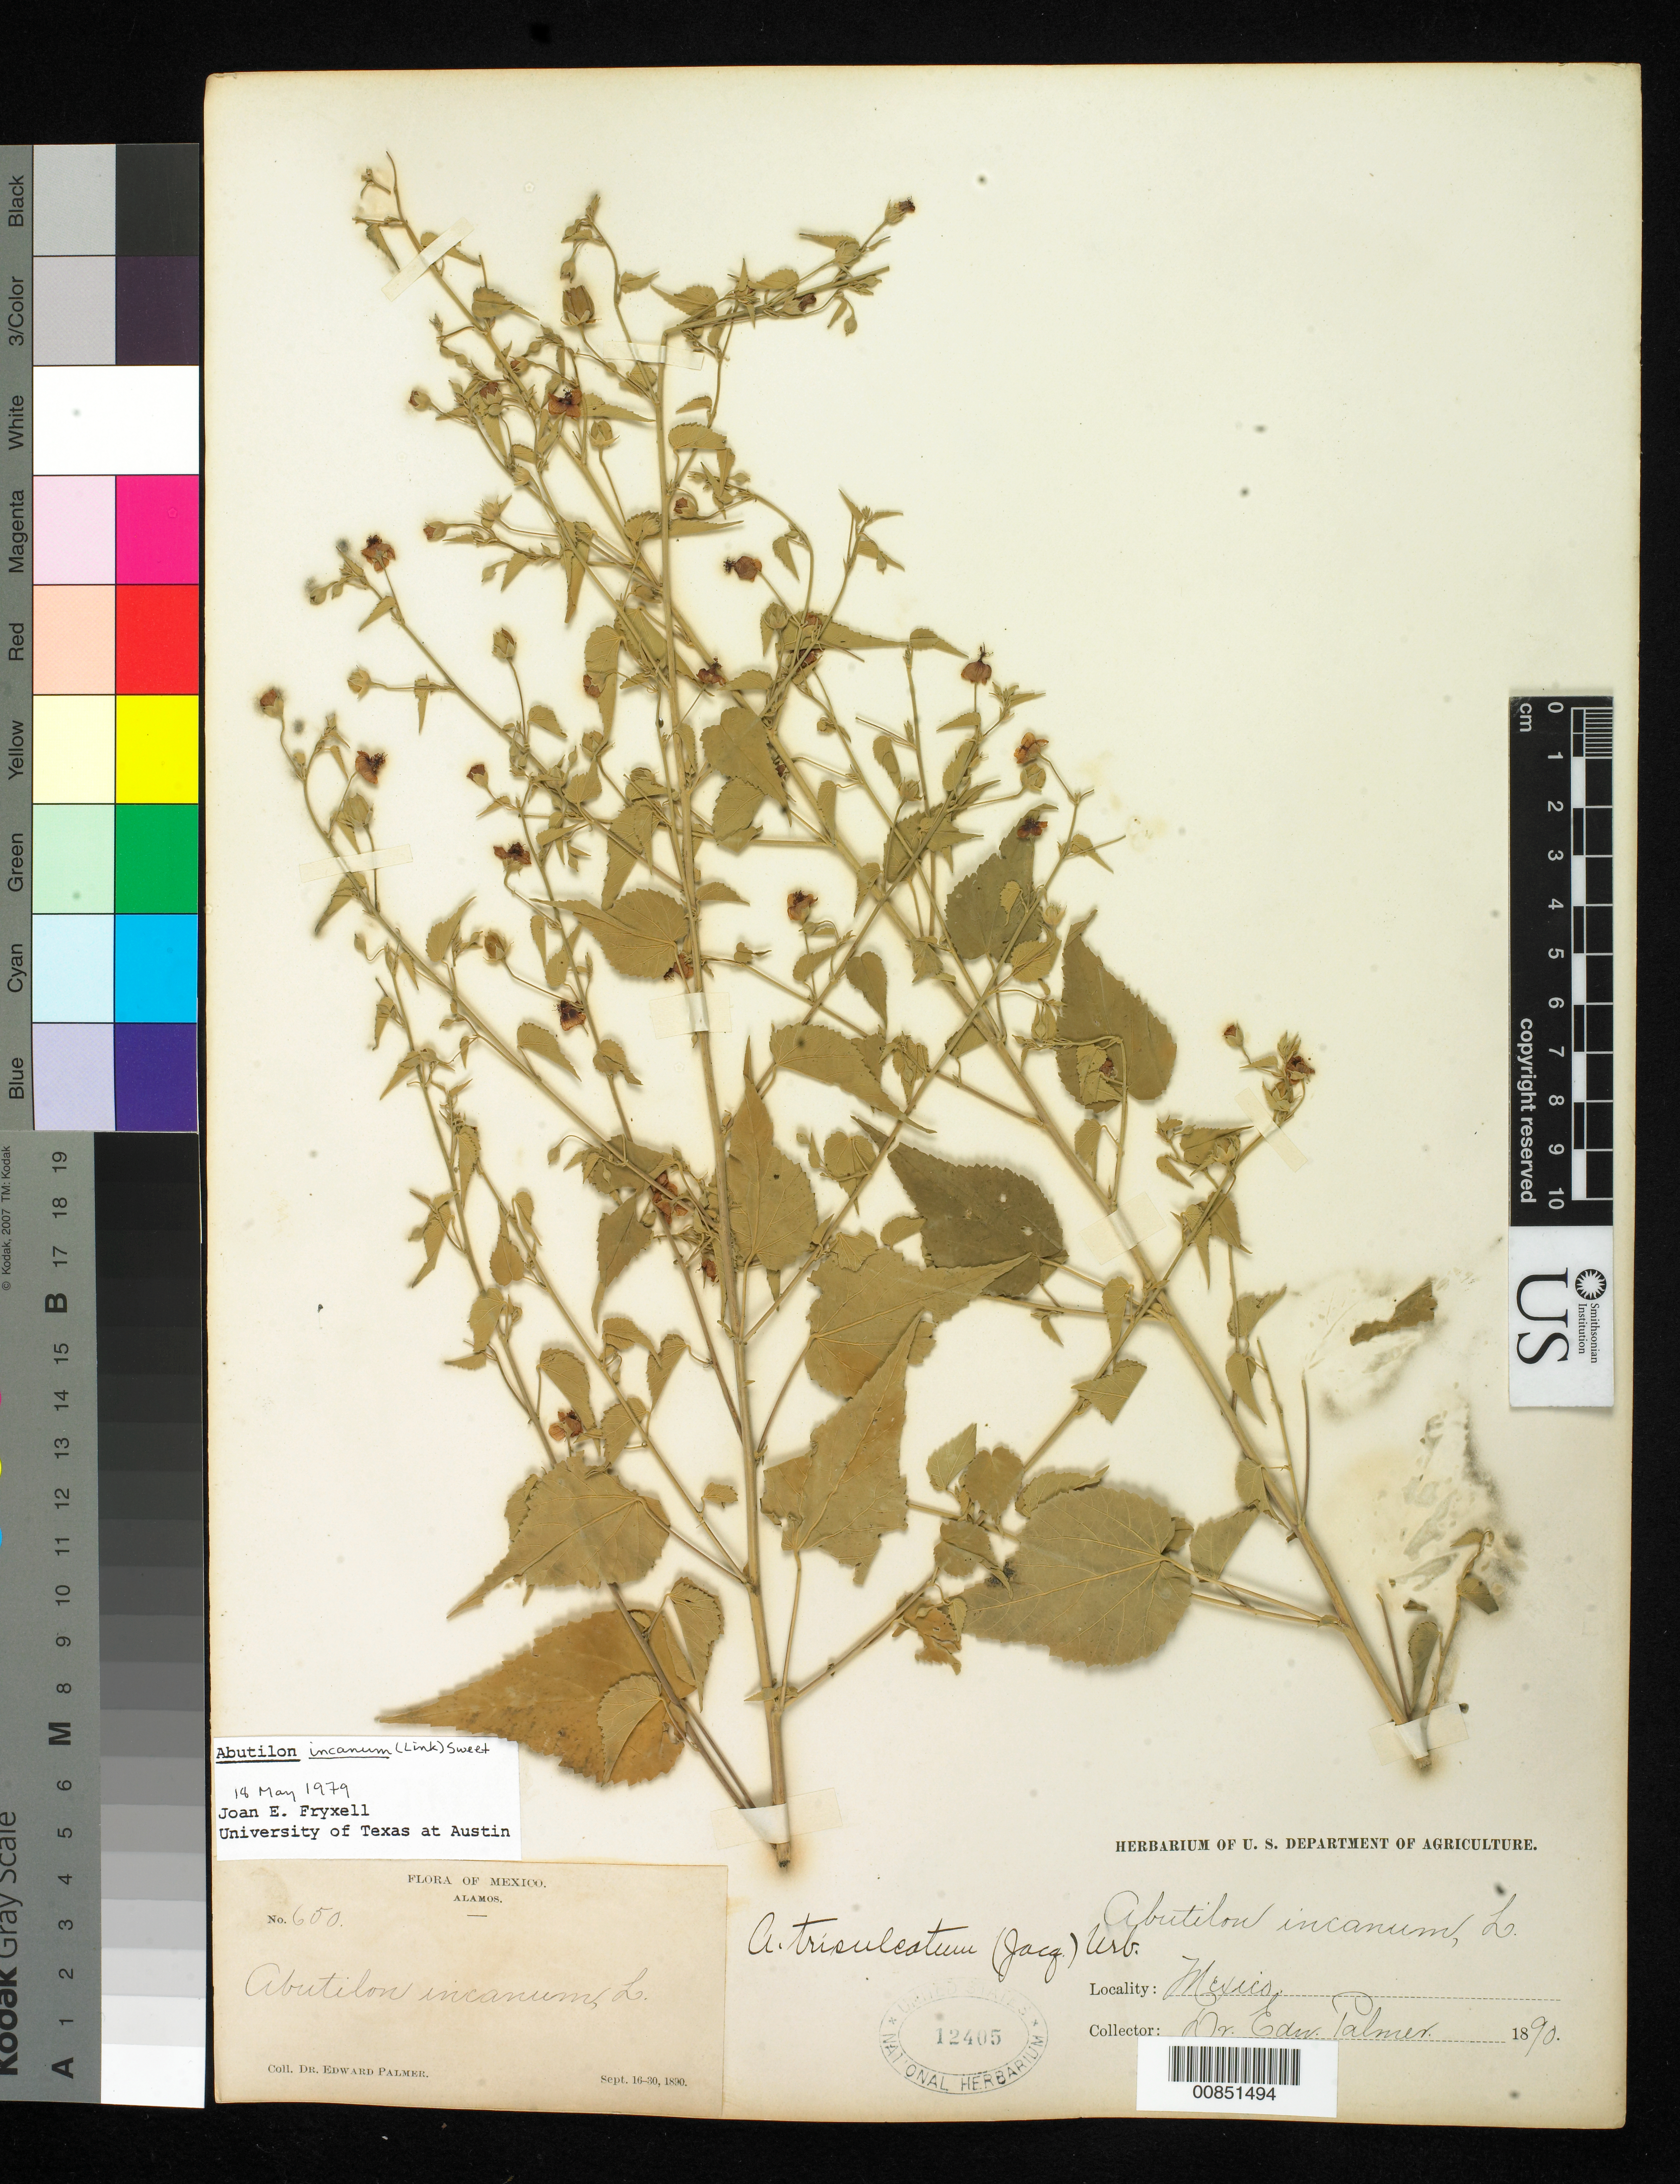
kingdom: Plantae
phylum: Tracheophyta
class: Magnoliopsida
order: Malvales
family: Malvaceae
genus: Abutilon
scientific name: Abutilon incanum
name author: (Link) Sweet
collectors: E. Palmer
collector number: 650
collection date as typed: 16 Sep 1890 to 30 Sep 1890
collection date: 1890-09-16/1890-09-30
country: Mexico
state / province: Sonora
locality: Alamos, Sonora.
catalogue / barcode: US 12405